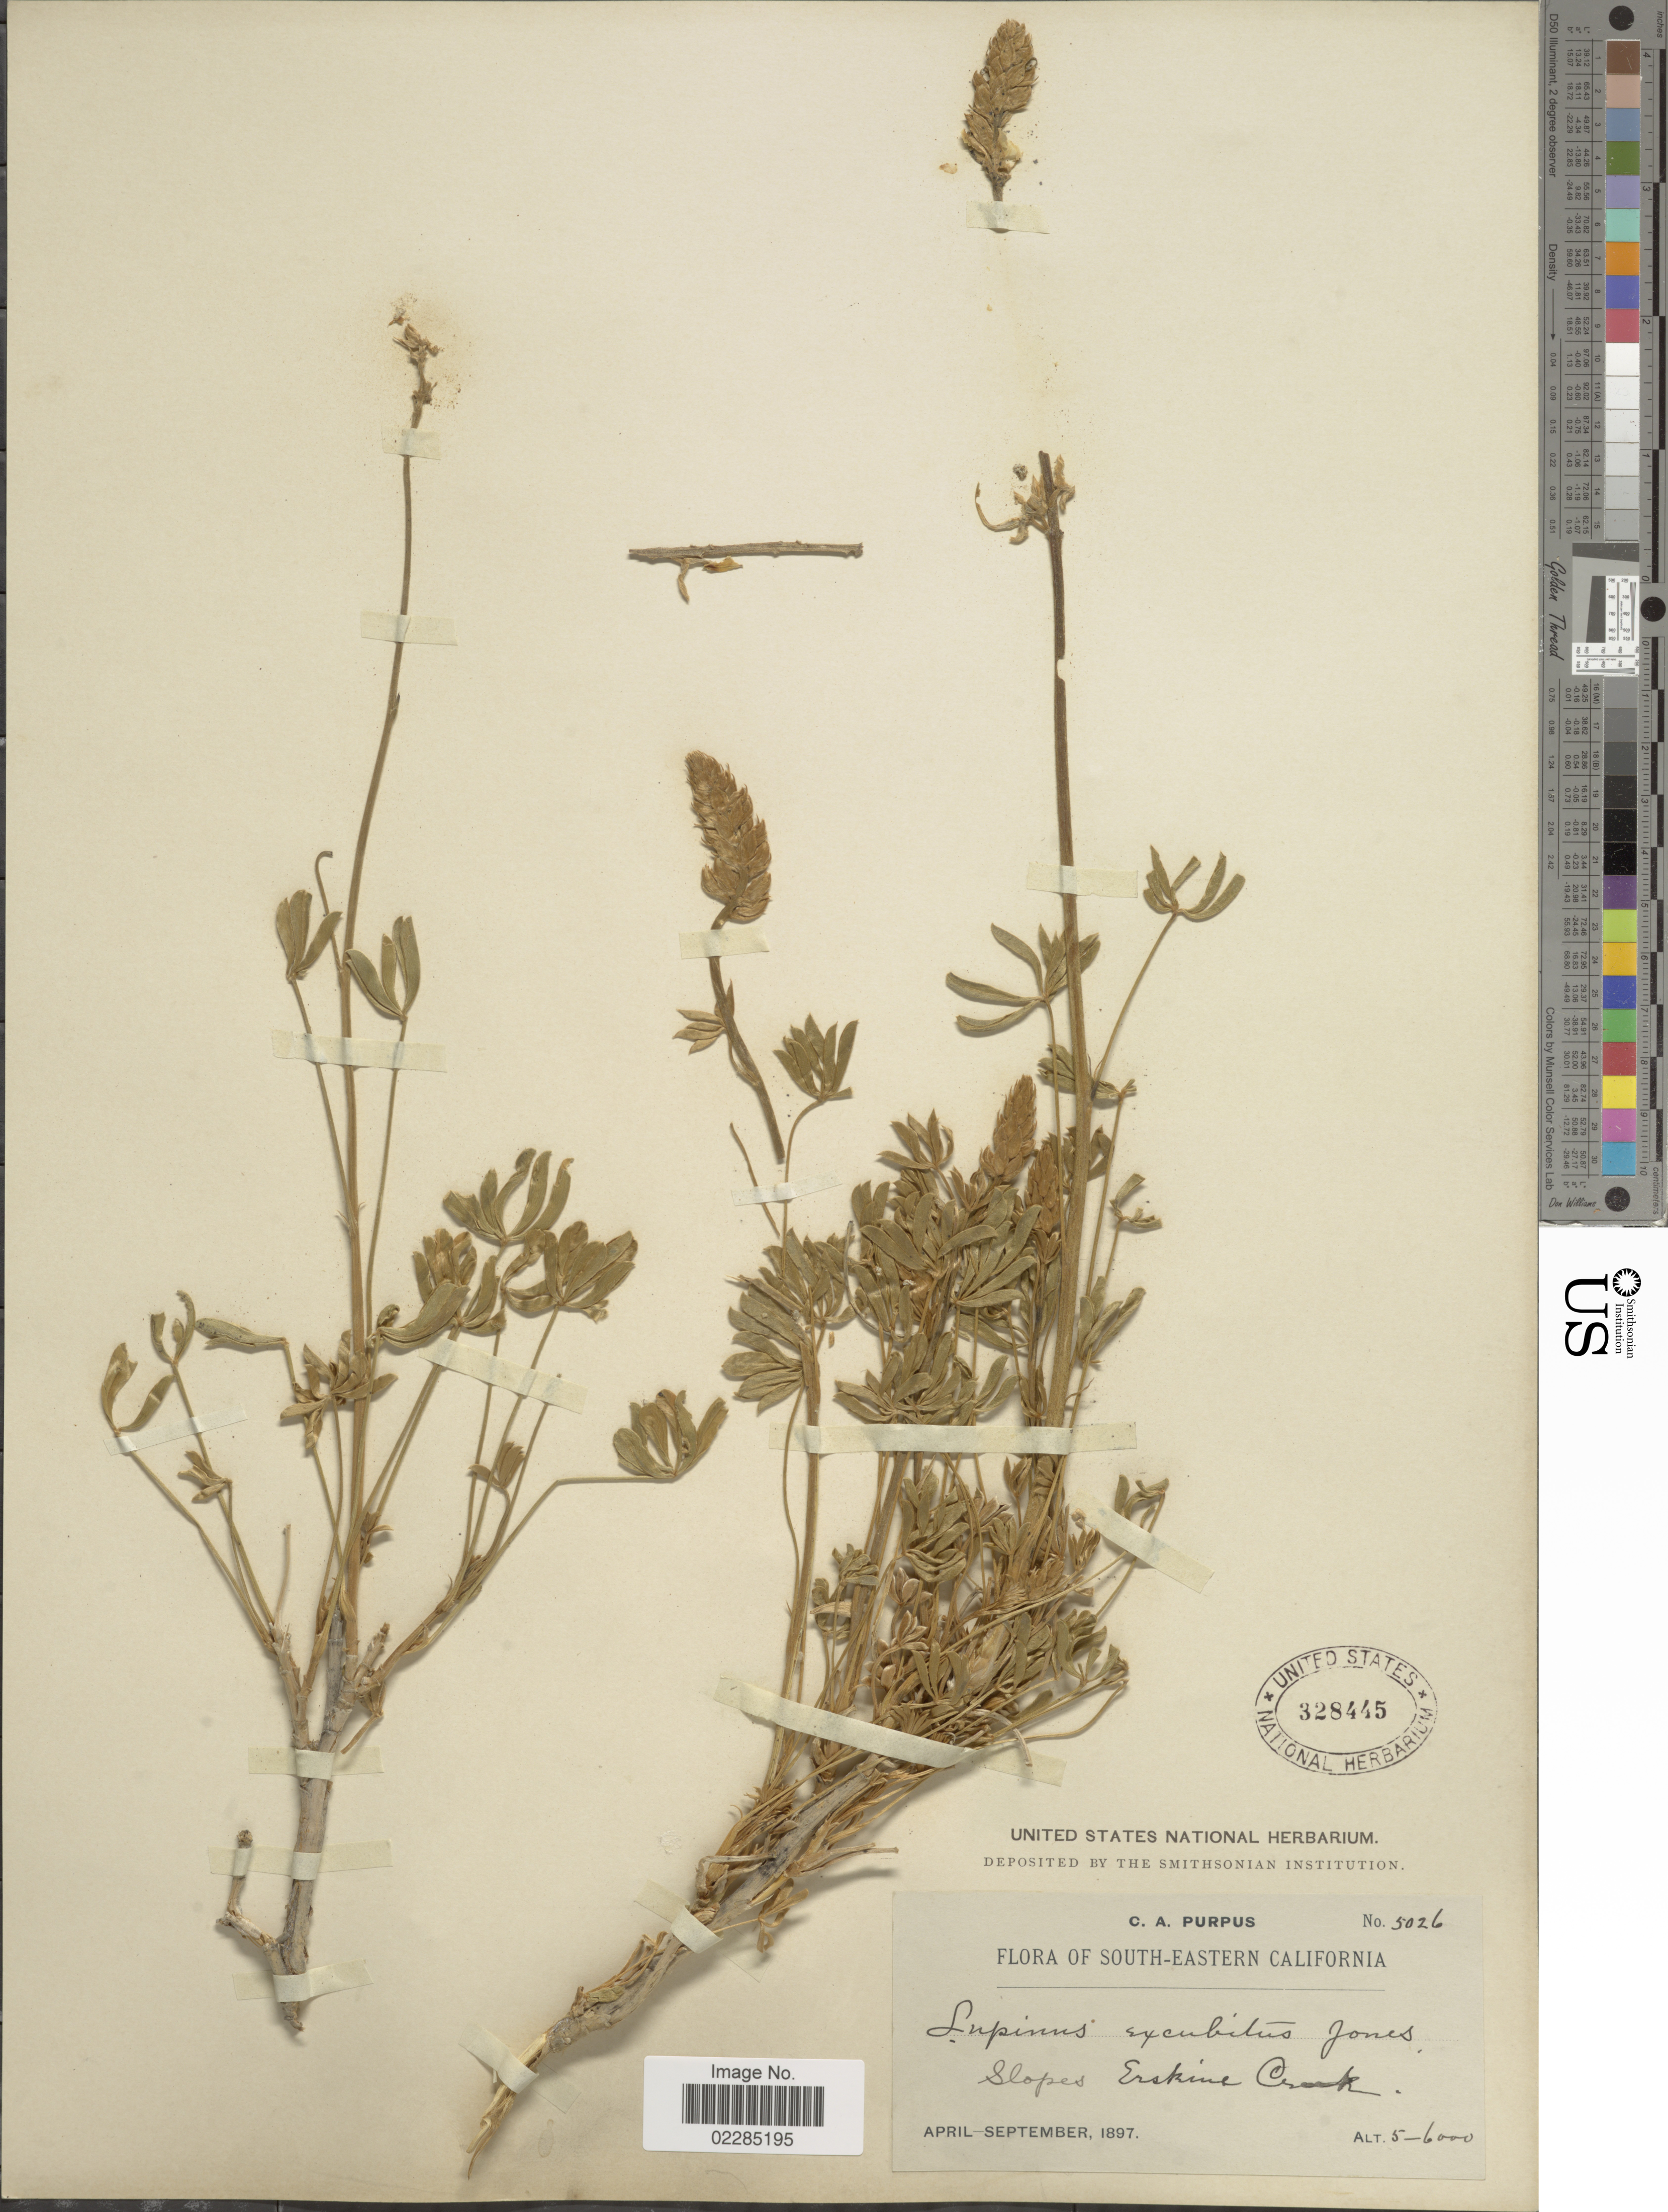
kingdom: Plantae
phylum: Tracheophyta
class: Magnoliopsida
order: Fabales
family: Fabaceae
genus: Lupinus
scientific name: Lupinus excubitus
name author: M.E. Jones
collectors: C. A. Purpus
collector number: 5026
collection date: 1897-04/1897-09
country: United States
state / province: California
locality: South- eastern California, Erskine Creek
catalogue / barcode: US 328445